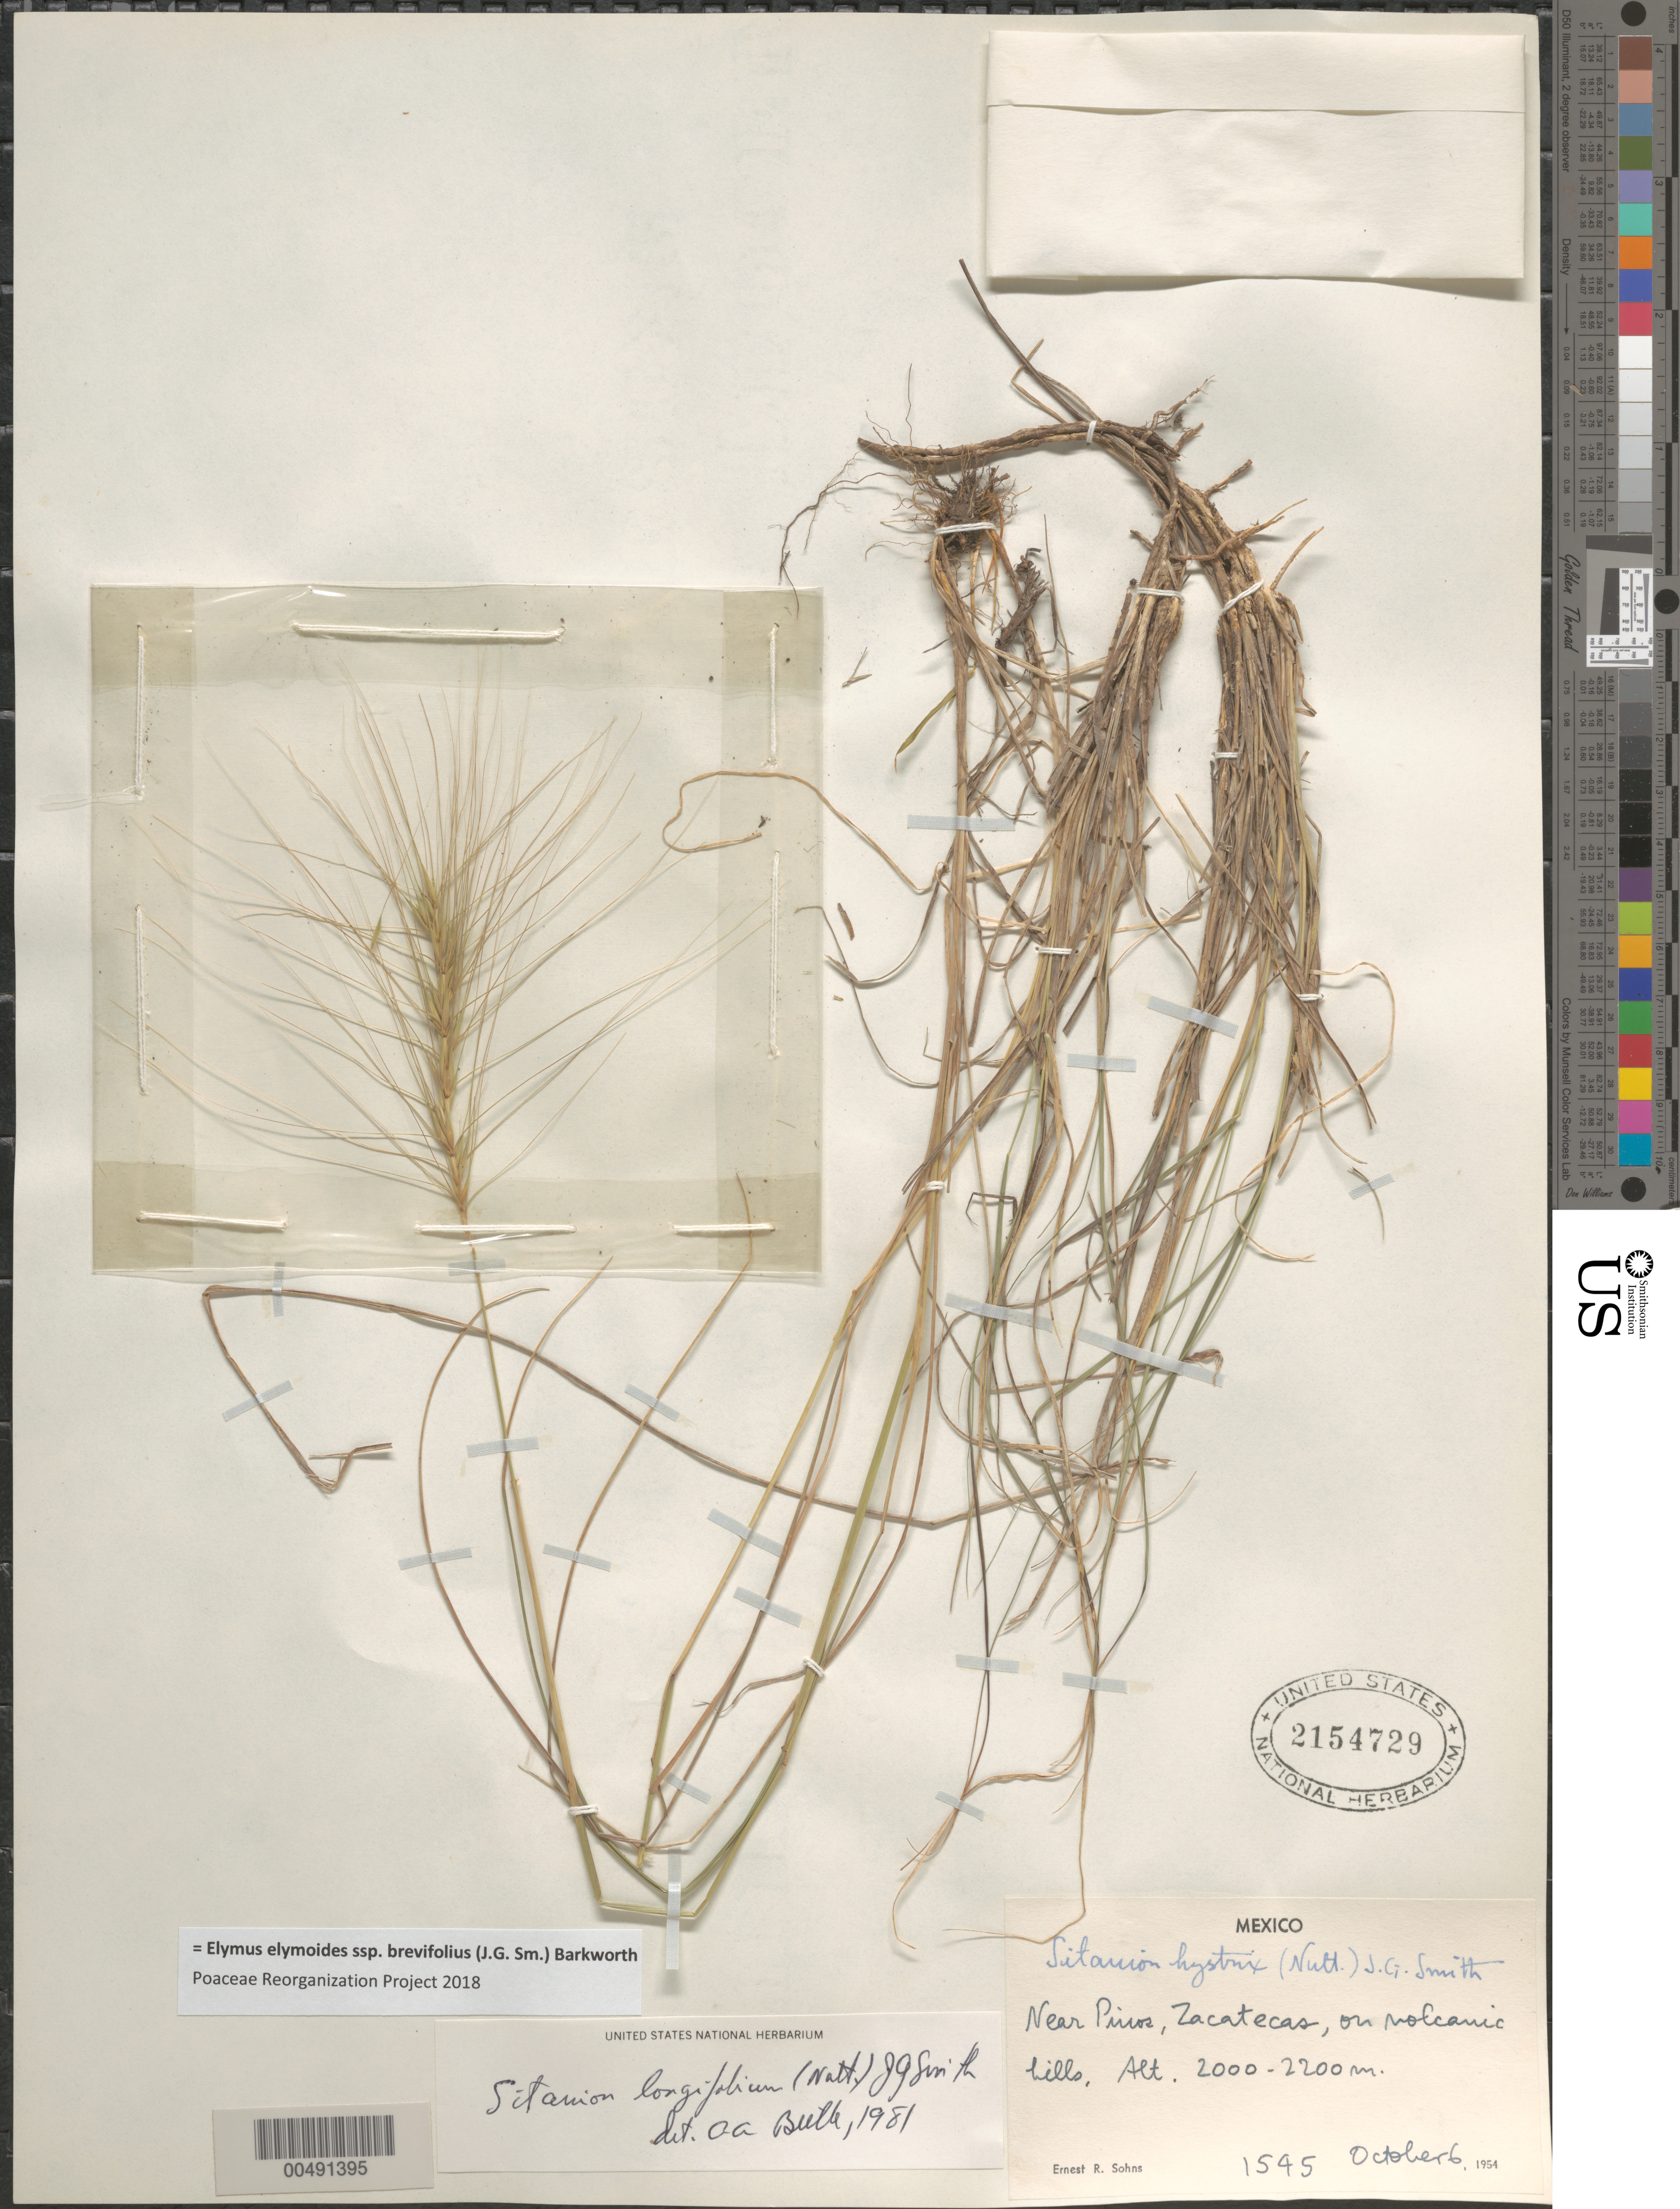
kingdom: Plantae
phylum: Tracheophyta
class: Liliopsida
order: Poales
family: Poaceae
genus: Elymus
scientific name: Elymus elymoides subsp. brevifolius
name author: (J.G. Sm.) Barkworth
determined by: Poaceae Reorganization Project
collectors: E. R. Sohns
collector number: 1545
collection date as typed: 6 Oct 1954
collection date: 1954-10-06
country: Mexico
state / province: Zacatecas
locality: Near Pinos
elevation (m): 2000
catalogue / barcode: US 2154729